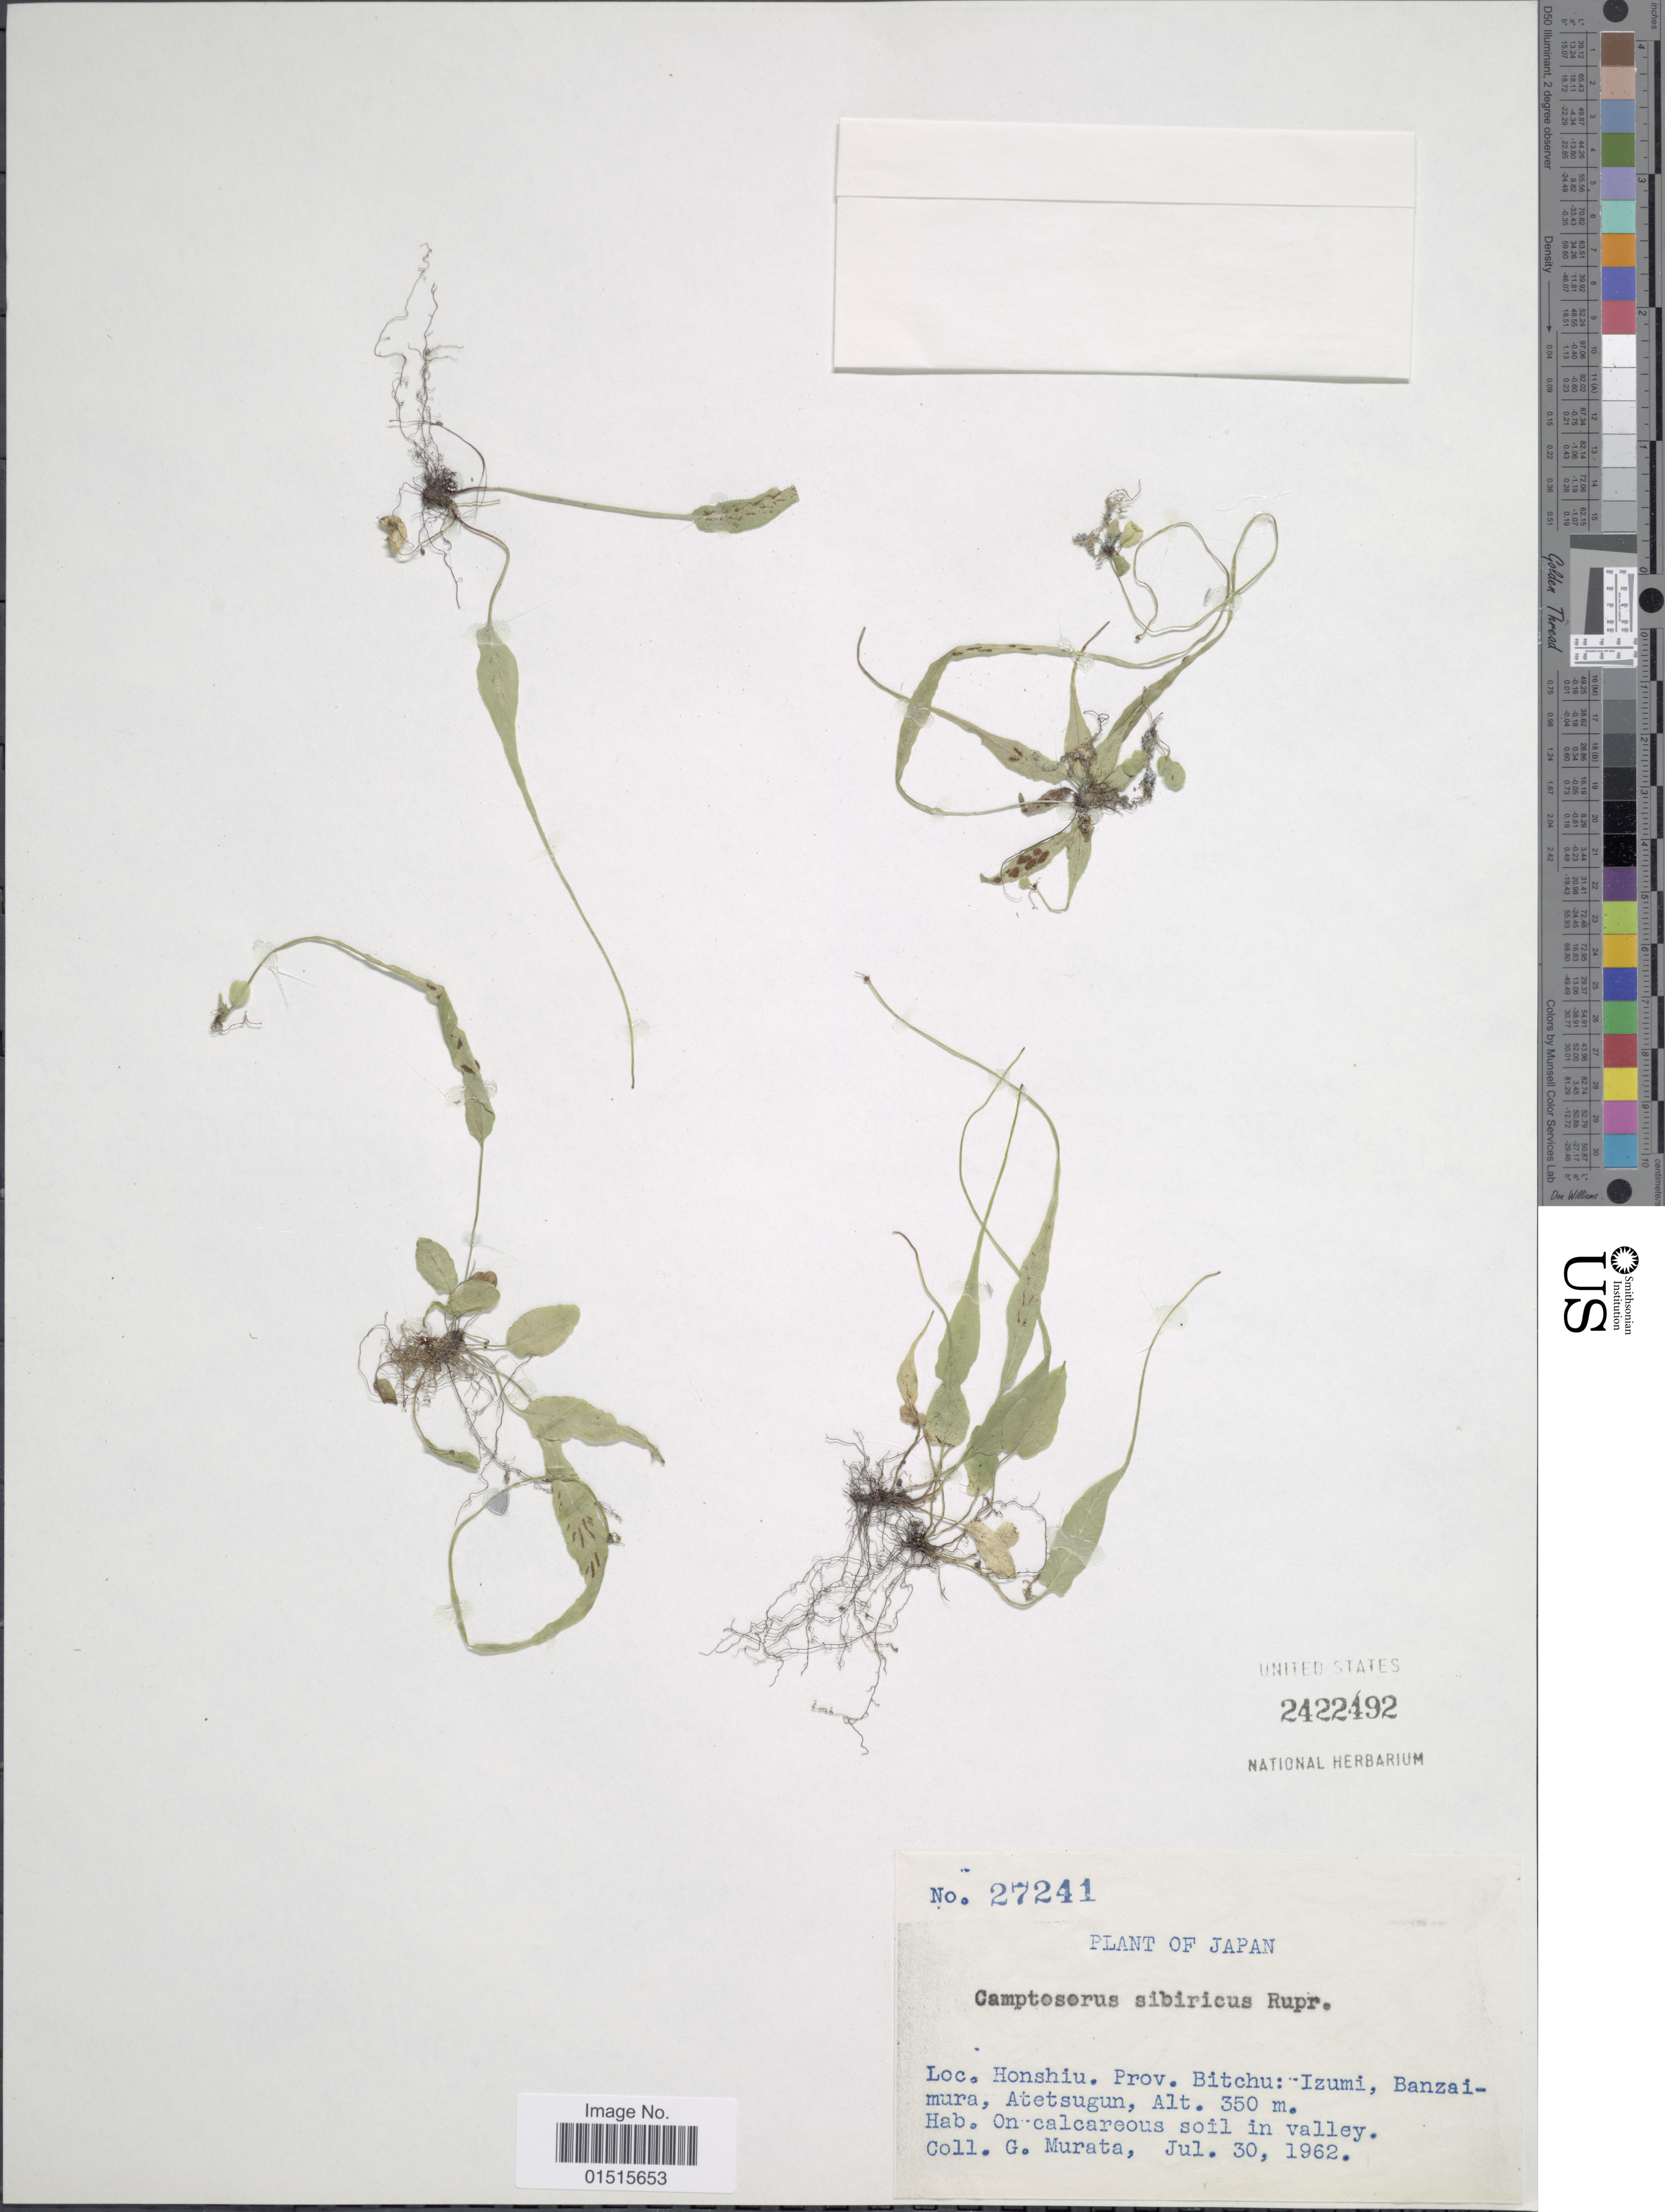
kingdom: Plantae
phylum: Tracheophyta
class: Polypodiopsida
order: Polypodiales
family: Aspleniaceae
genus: Asplenium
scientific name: Asplenium sibricus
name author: Rupr.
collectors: G. Murata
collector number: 27241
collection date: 1962-07-30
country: Japan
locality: Honshu, Prov. Bitchu: Izumi, Banzaimura, Atetsugun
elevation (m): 350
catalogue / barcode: US 2422492